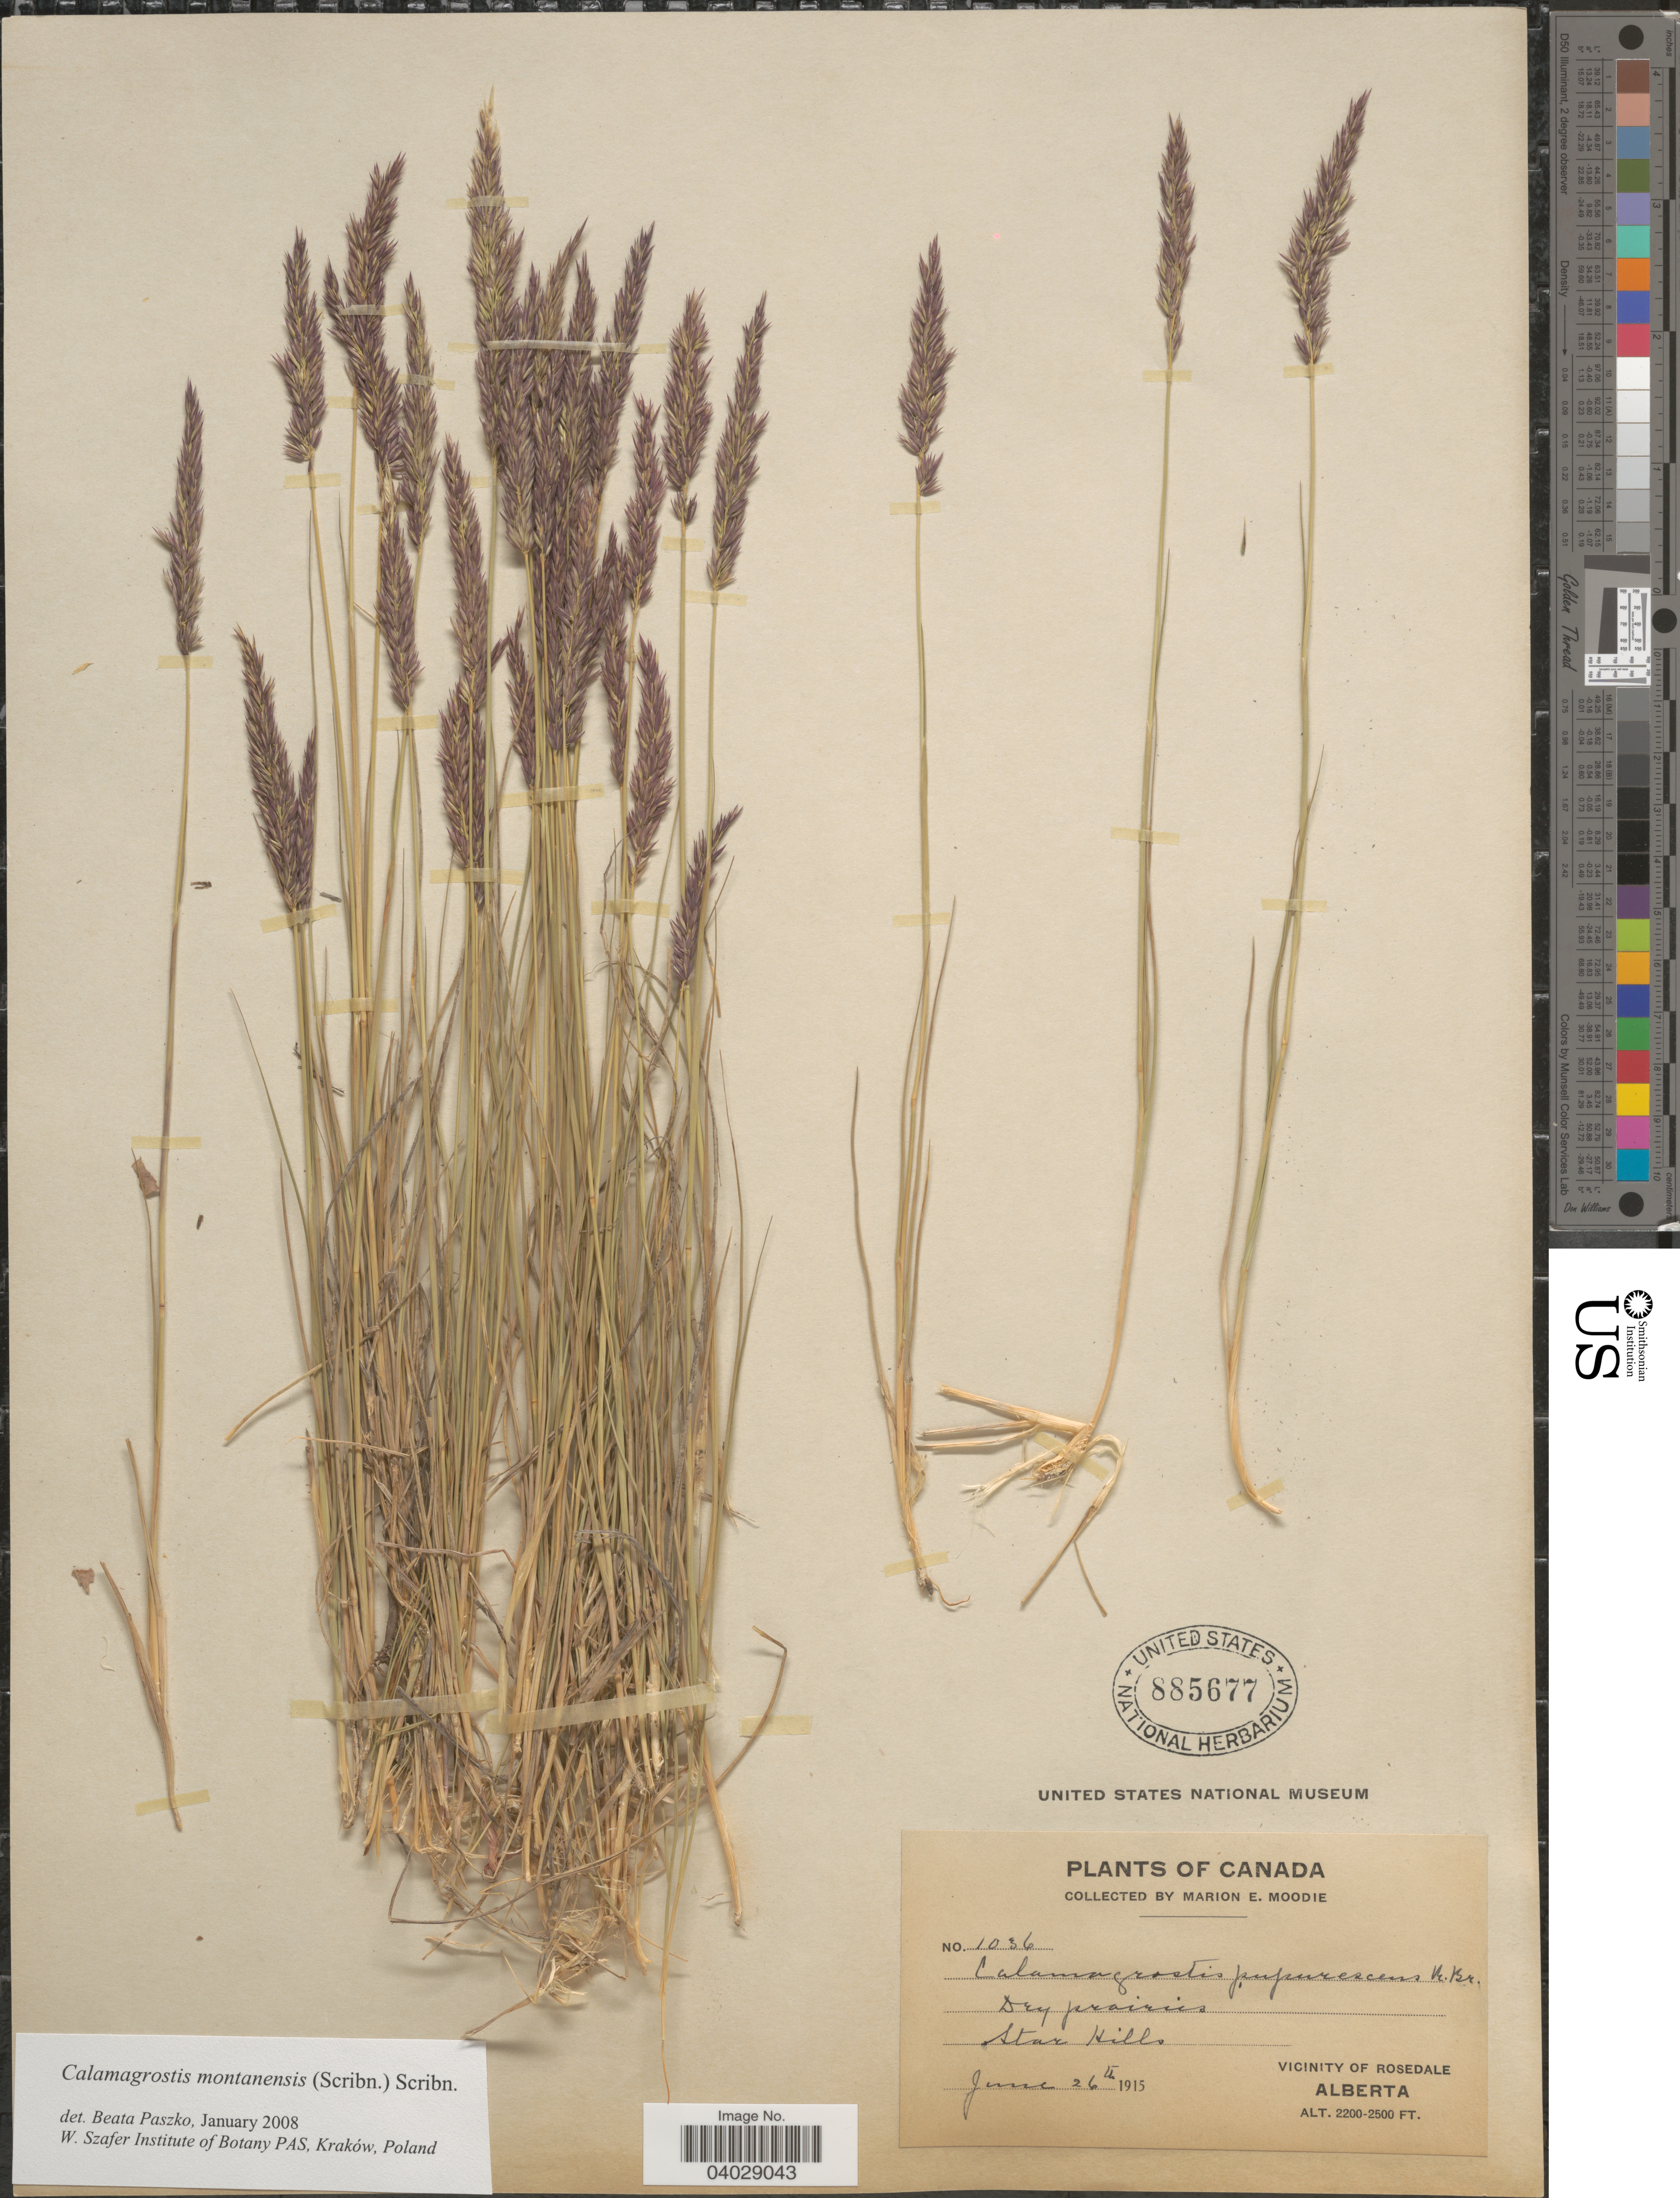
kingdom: Plantae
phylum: Tracheophyta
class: Liliopsida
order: Poales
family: Poaceae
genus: Calamagrostis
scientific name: Calamagrostis montanensis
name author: Scribn. ex Vasey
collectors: M. E. Moodie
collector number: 1036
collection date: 1915-06-26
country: Canada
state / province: Alberta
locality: Star Hills. Vicinity of Rosedale.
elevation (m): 671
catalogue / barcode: US 885677